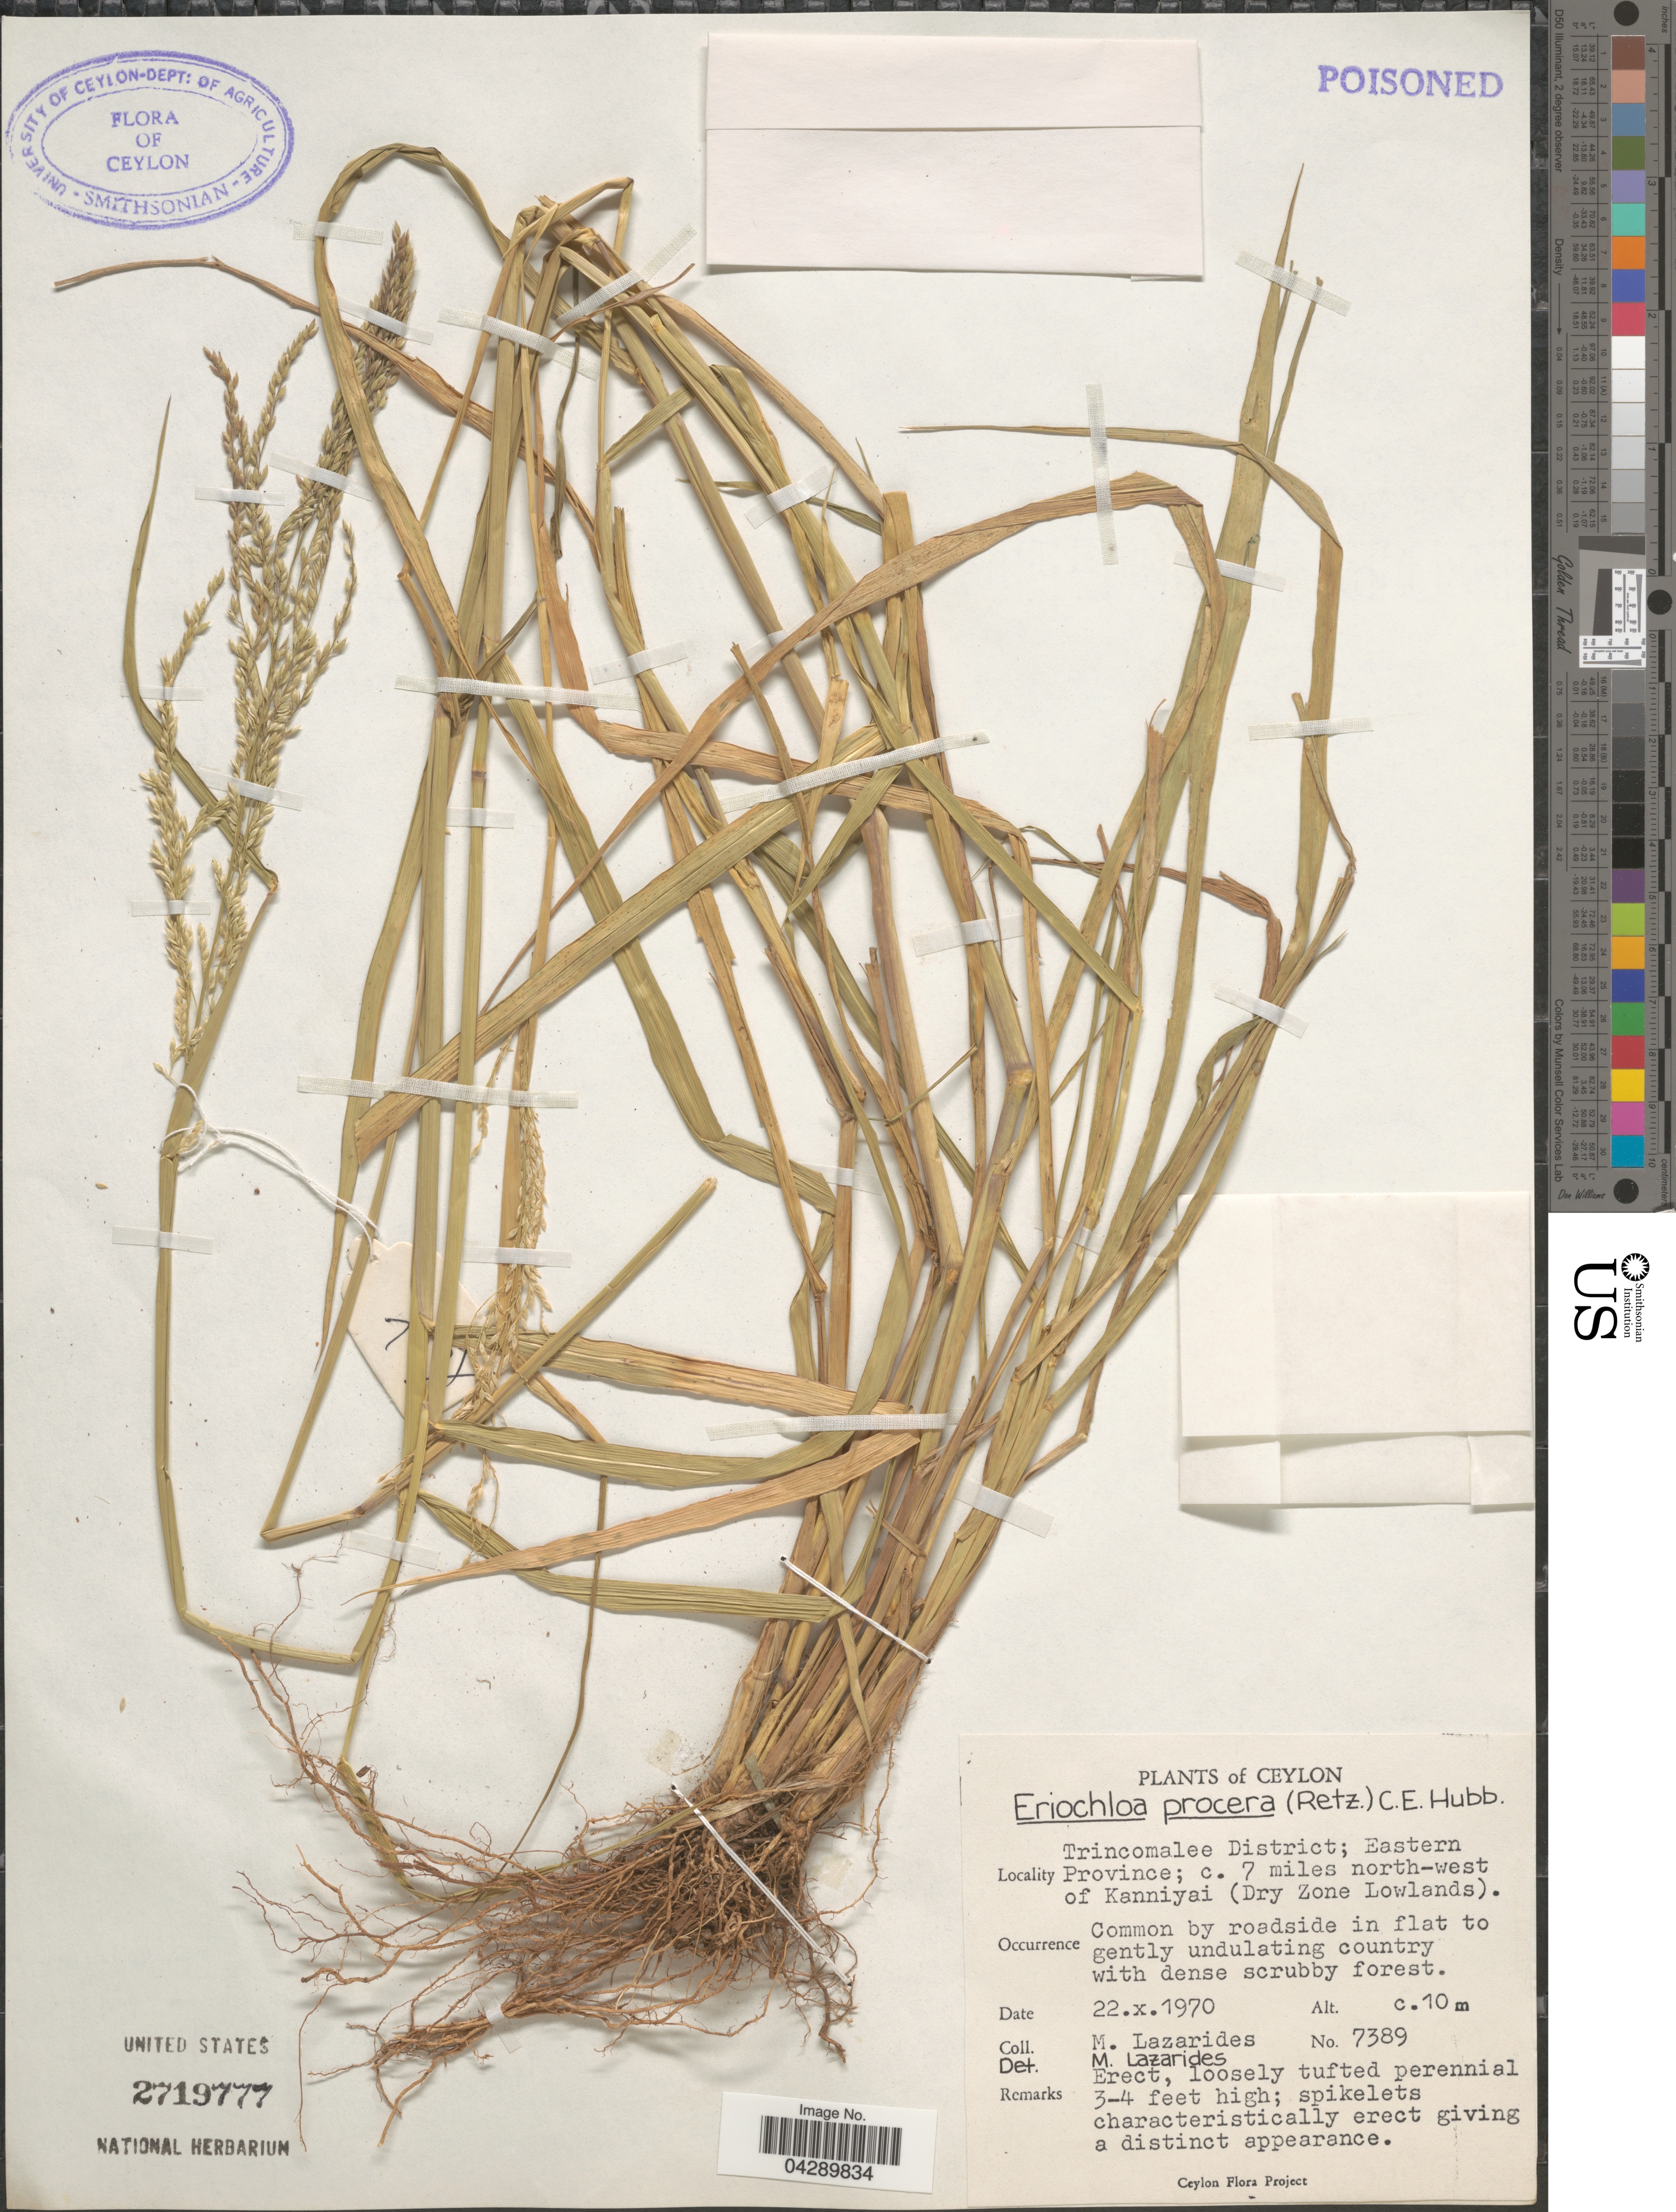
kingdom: Plantae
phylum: Tracheophyta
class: Liliopsida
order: Poales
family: Poaceae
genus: Eriochloa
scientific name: Eriochloa procera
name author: (Retz.) C.E. Hubb.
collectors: M. Lazarides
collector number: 7389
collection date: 1970-10-22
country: Sri Lanka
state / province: Eastern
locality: Ceylon. Trincomalee District; c. 7 miles north-west of Kanniyai (Dry Zone Lowlands).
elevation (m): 10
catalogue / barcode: US 2719777